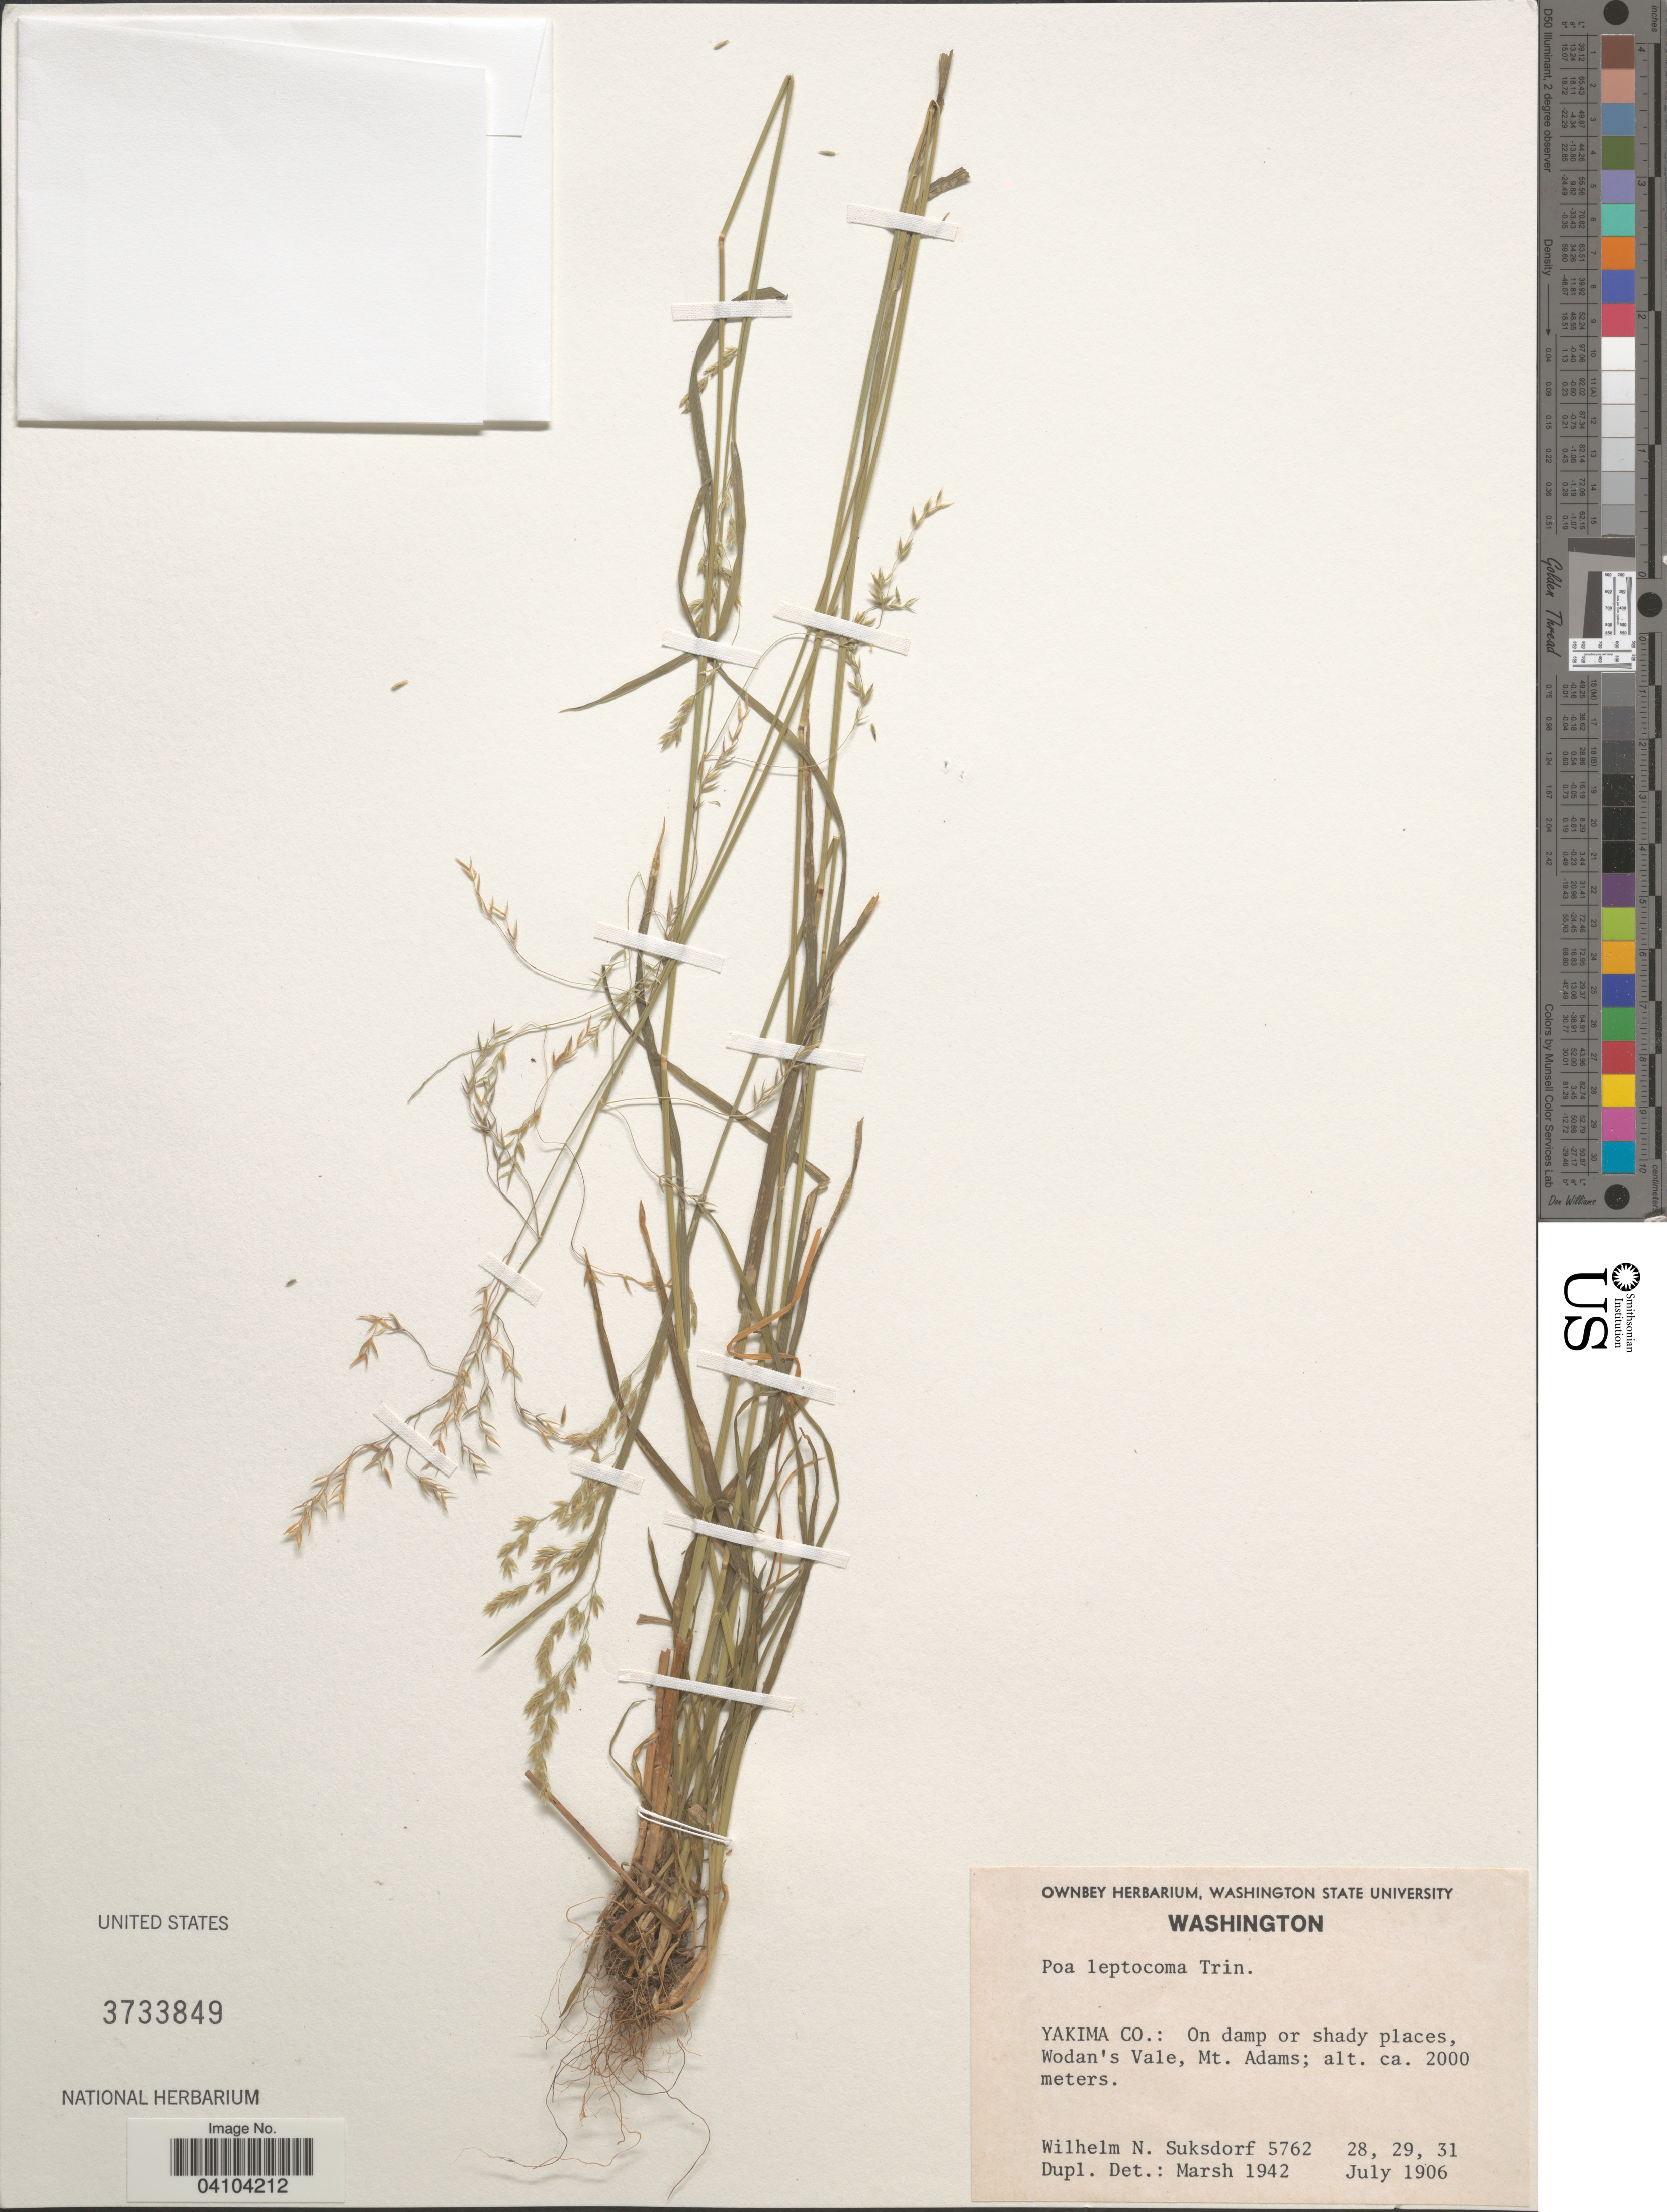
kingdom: Plantae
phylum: Tracheophyta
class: Liliopsida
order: Poales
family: Poaceae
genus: Poa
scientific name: Poa leptocoma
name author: Trin.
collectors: W. N. Suksdorf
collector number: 5762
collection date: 1906-07-28/1906-07-31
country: United States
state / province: Washington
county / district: Yakima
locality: Yakima Co.: On damp or shady places, Wodan's Valle, Mt. Adams.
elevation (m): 2000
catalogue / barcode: US 3733849